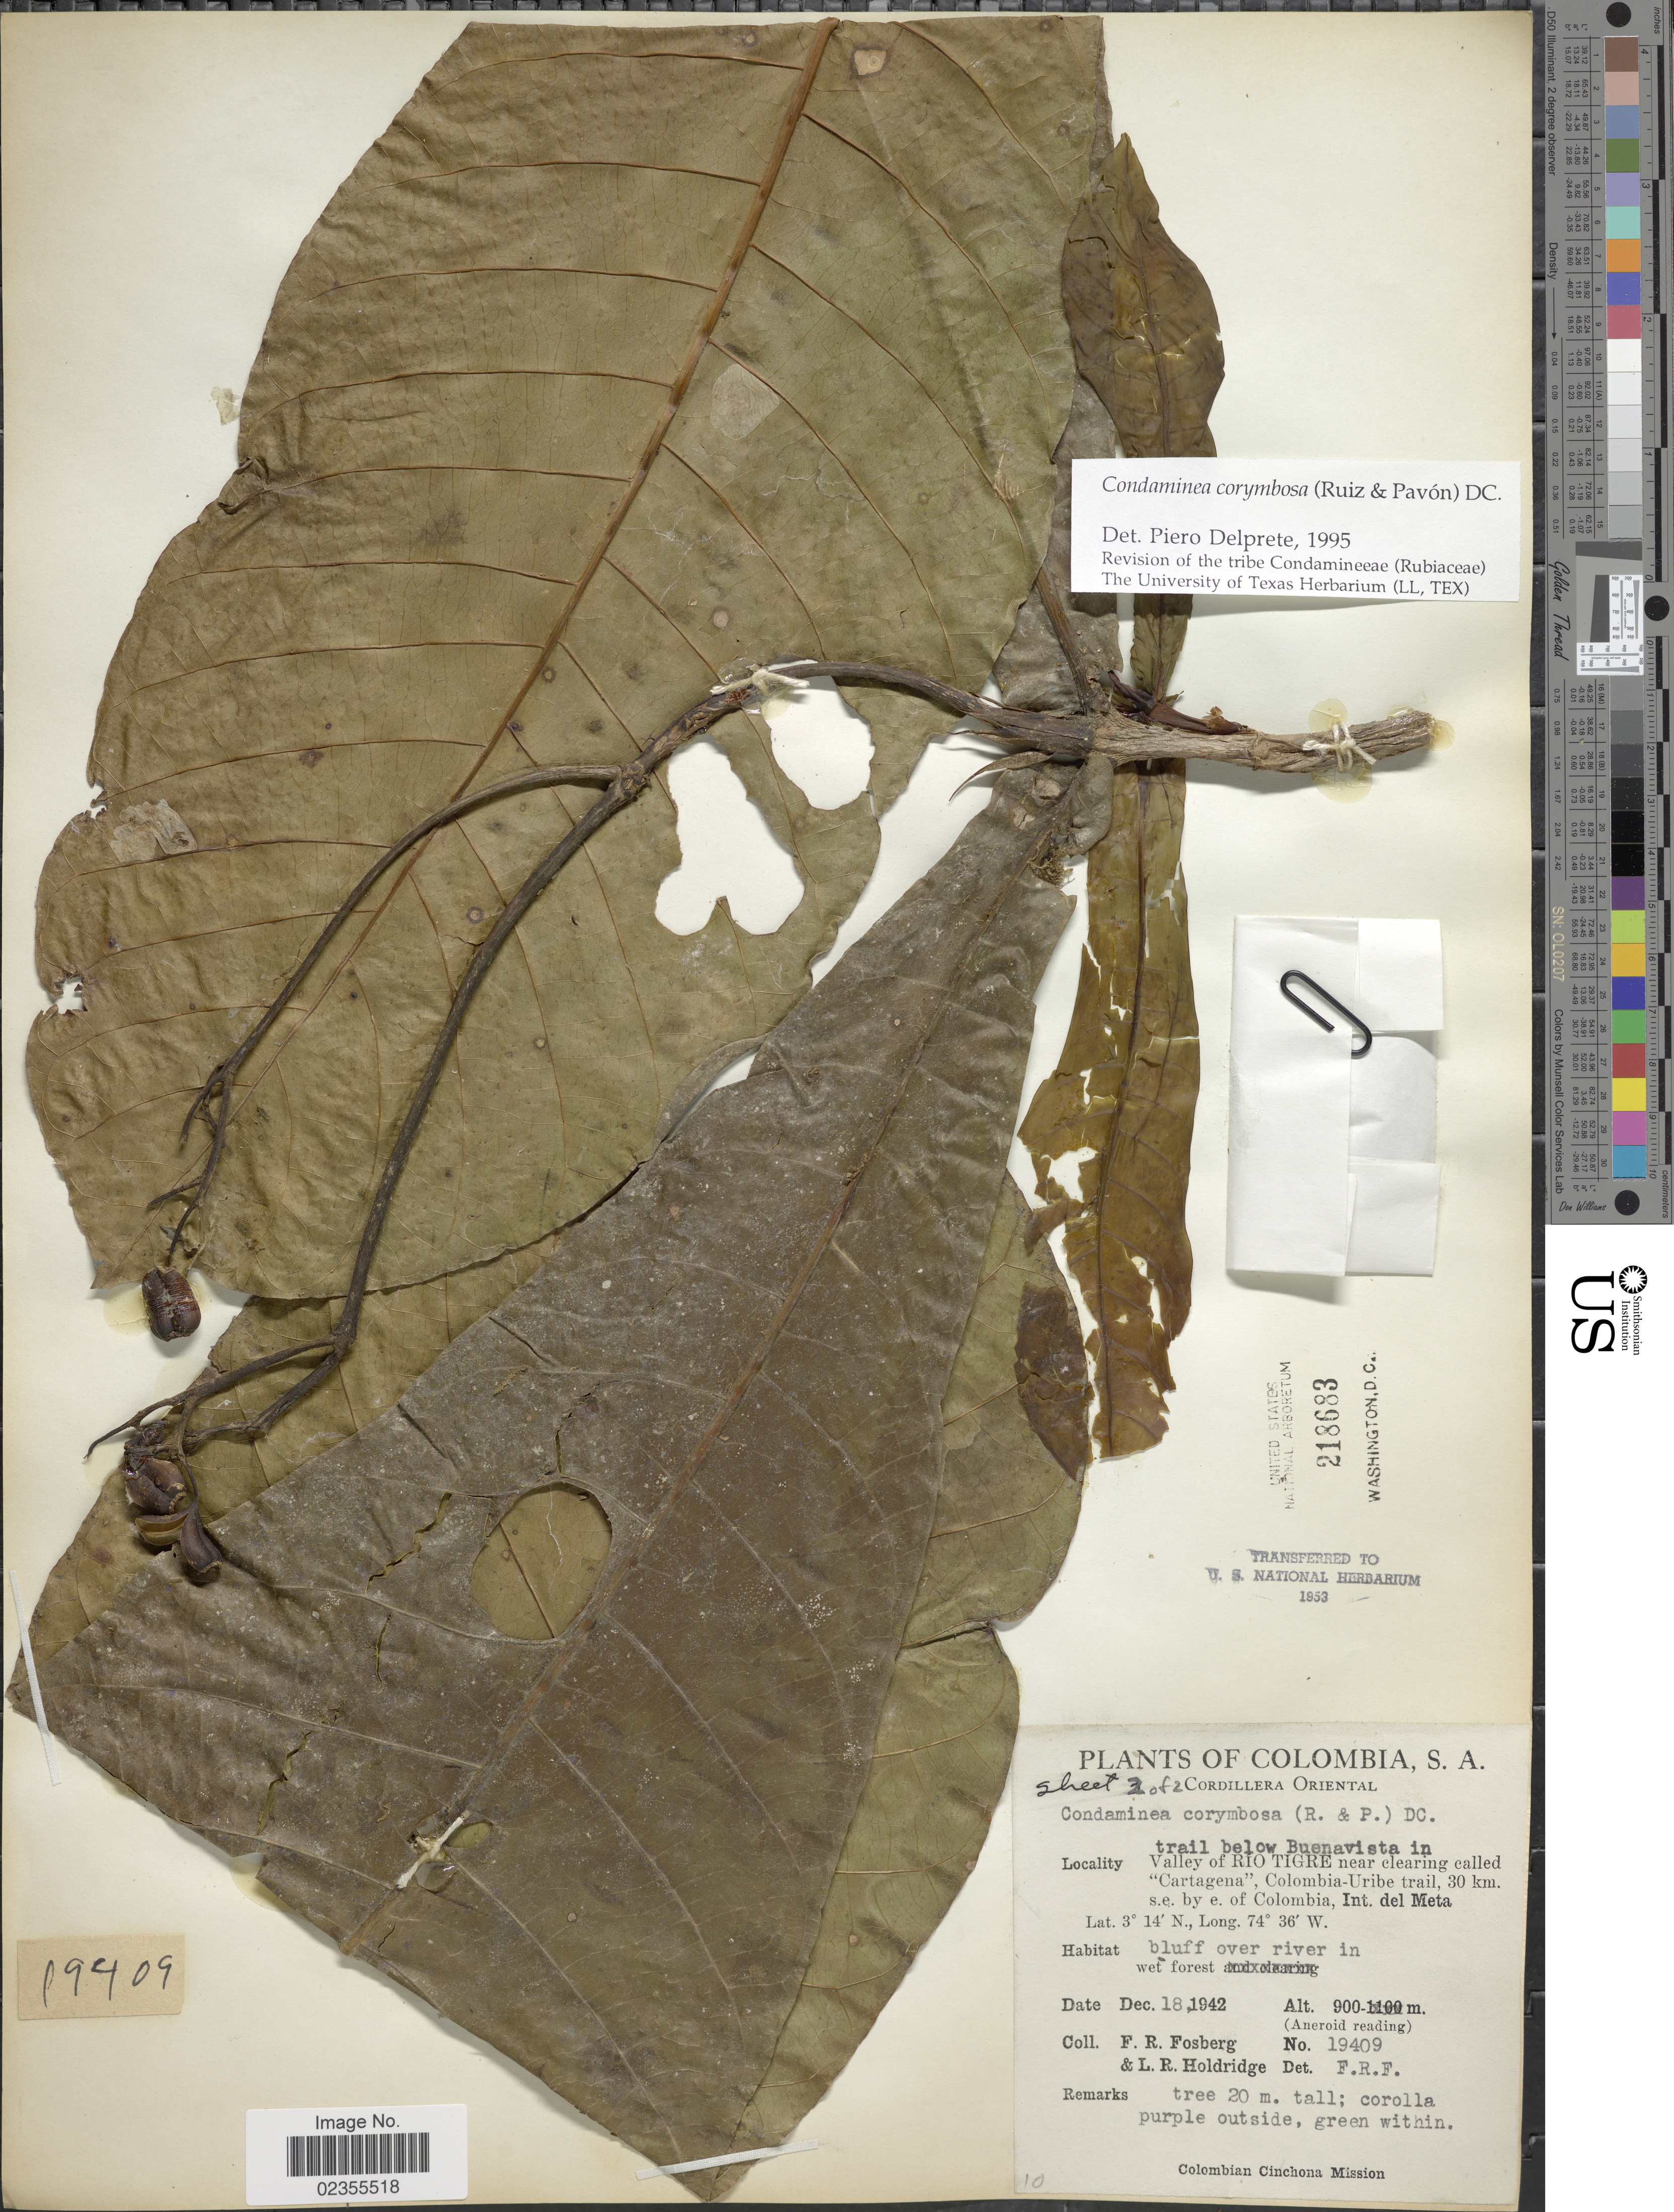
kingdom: Plantae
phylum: Tracheophyta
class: Magnoliopsida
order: Gentianales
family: Rubiaceae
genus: Condaminea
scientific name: Condaminea corymbosa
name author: (Ruiz & Pav.) DC.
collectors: F. R. Fosberg & L. Holdridge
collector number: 19409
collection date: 1942-12-18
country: Colombia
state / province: Meta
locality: Cordillera Oriental. Trail below Buenavista in Valley of Rio Tio Tigre near clearing called "Cartagena" Colombia-Uribe Trail, 30 km s.e. by. e. of Columbia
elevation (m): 900